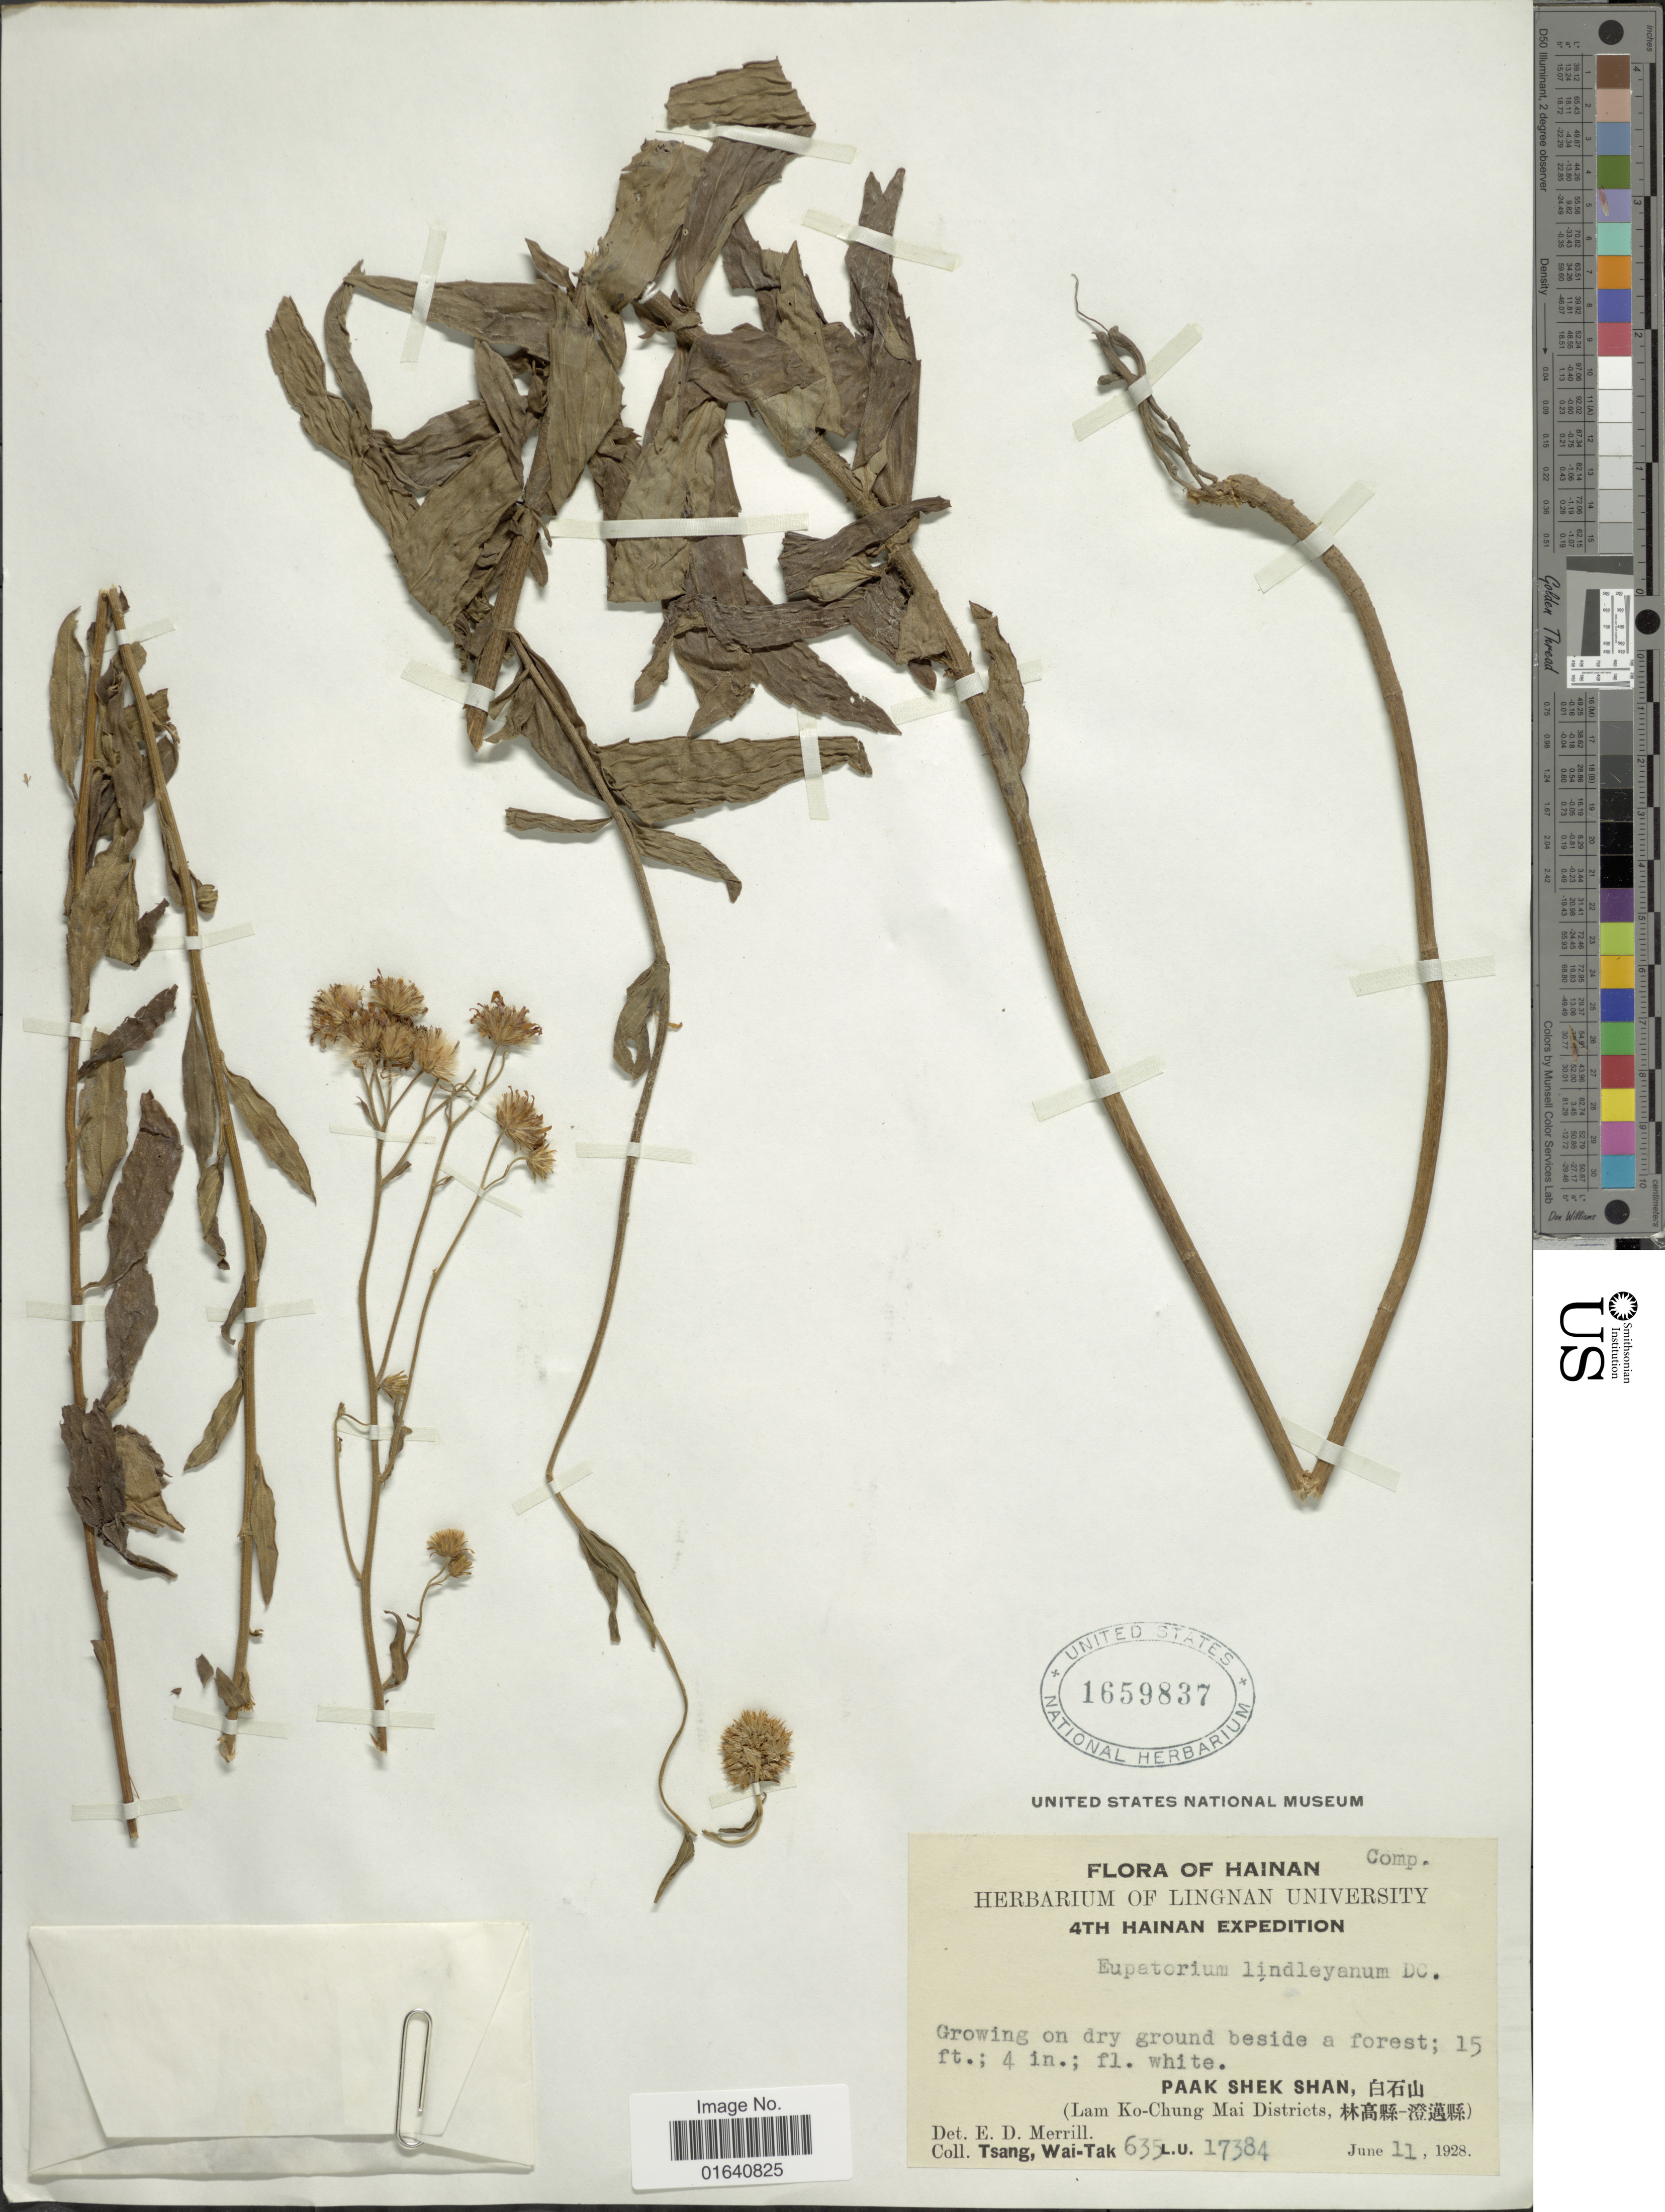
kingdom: Plantae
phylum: Tracheophyta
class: Magnoliopsida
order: Asterales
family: Asteraceae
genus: Eupatorium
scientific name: Eupatorium lindleyanum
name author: DC.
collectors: W. T. Tsang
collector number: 635/17384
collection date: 1928-06-11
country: China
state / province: Hainan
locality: Lam Ko-Chung District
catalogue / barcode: US 1659837